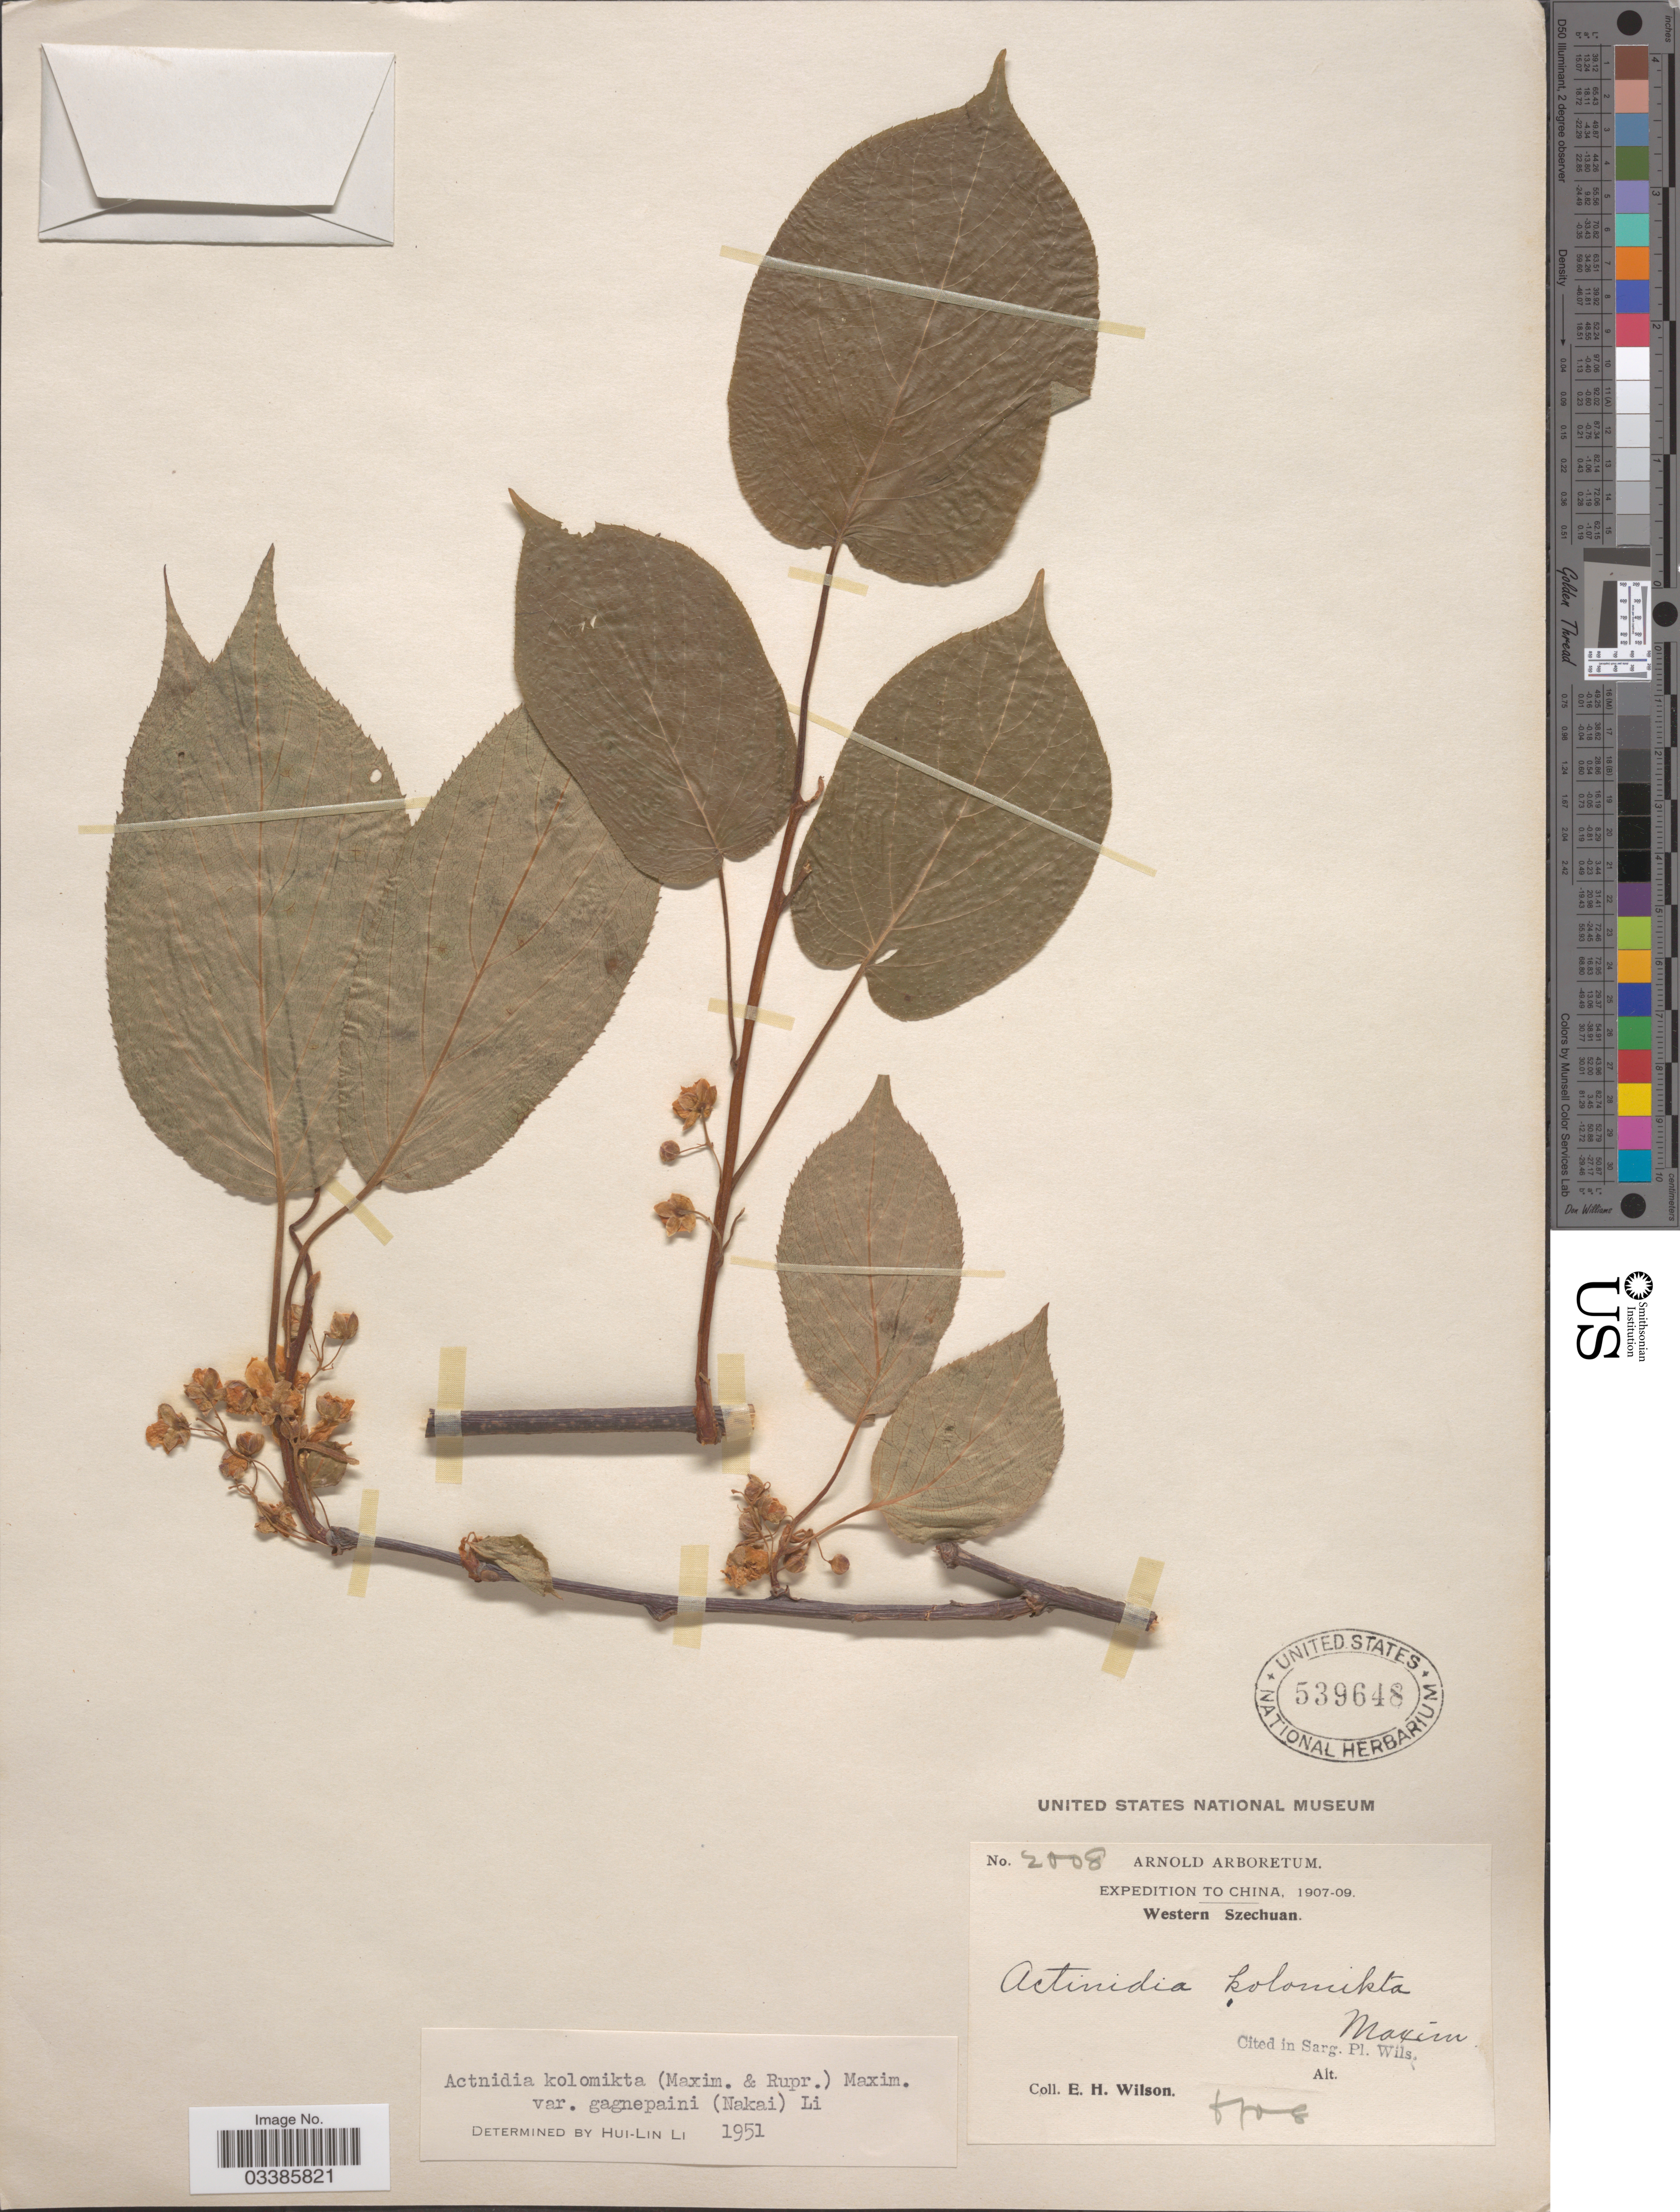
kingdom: Plantae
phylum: Tracheophyta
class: Magnoliopsida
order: Ericales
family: Actinidiaceae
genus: Actinidia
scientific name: Actinidia kolomikta var. gagnepainii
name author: (Nakai) H.L. Li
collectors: E. Wilson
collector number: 2008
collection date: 1908-06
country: China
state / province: Sichuan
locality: Western Szechuan.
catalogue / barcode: US 539648